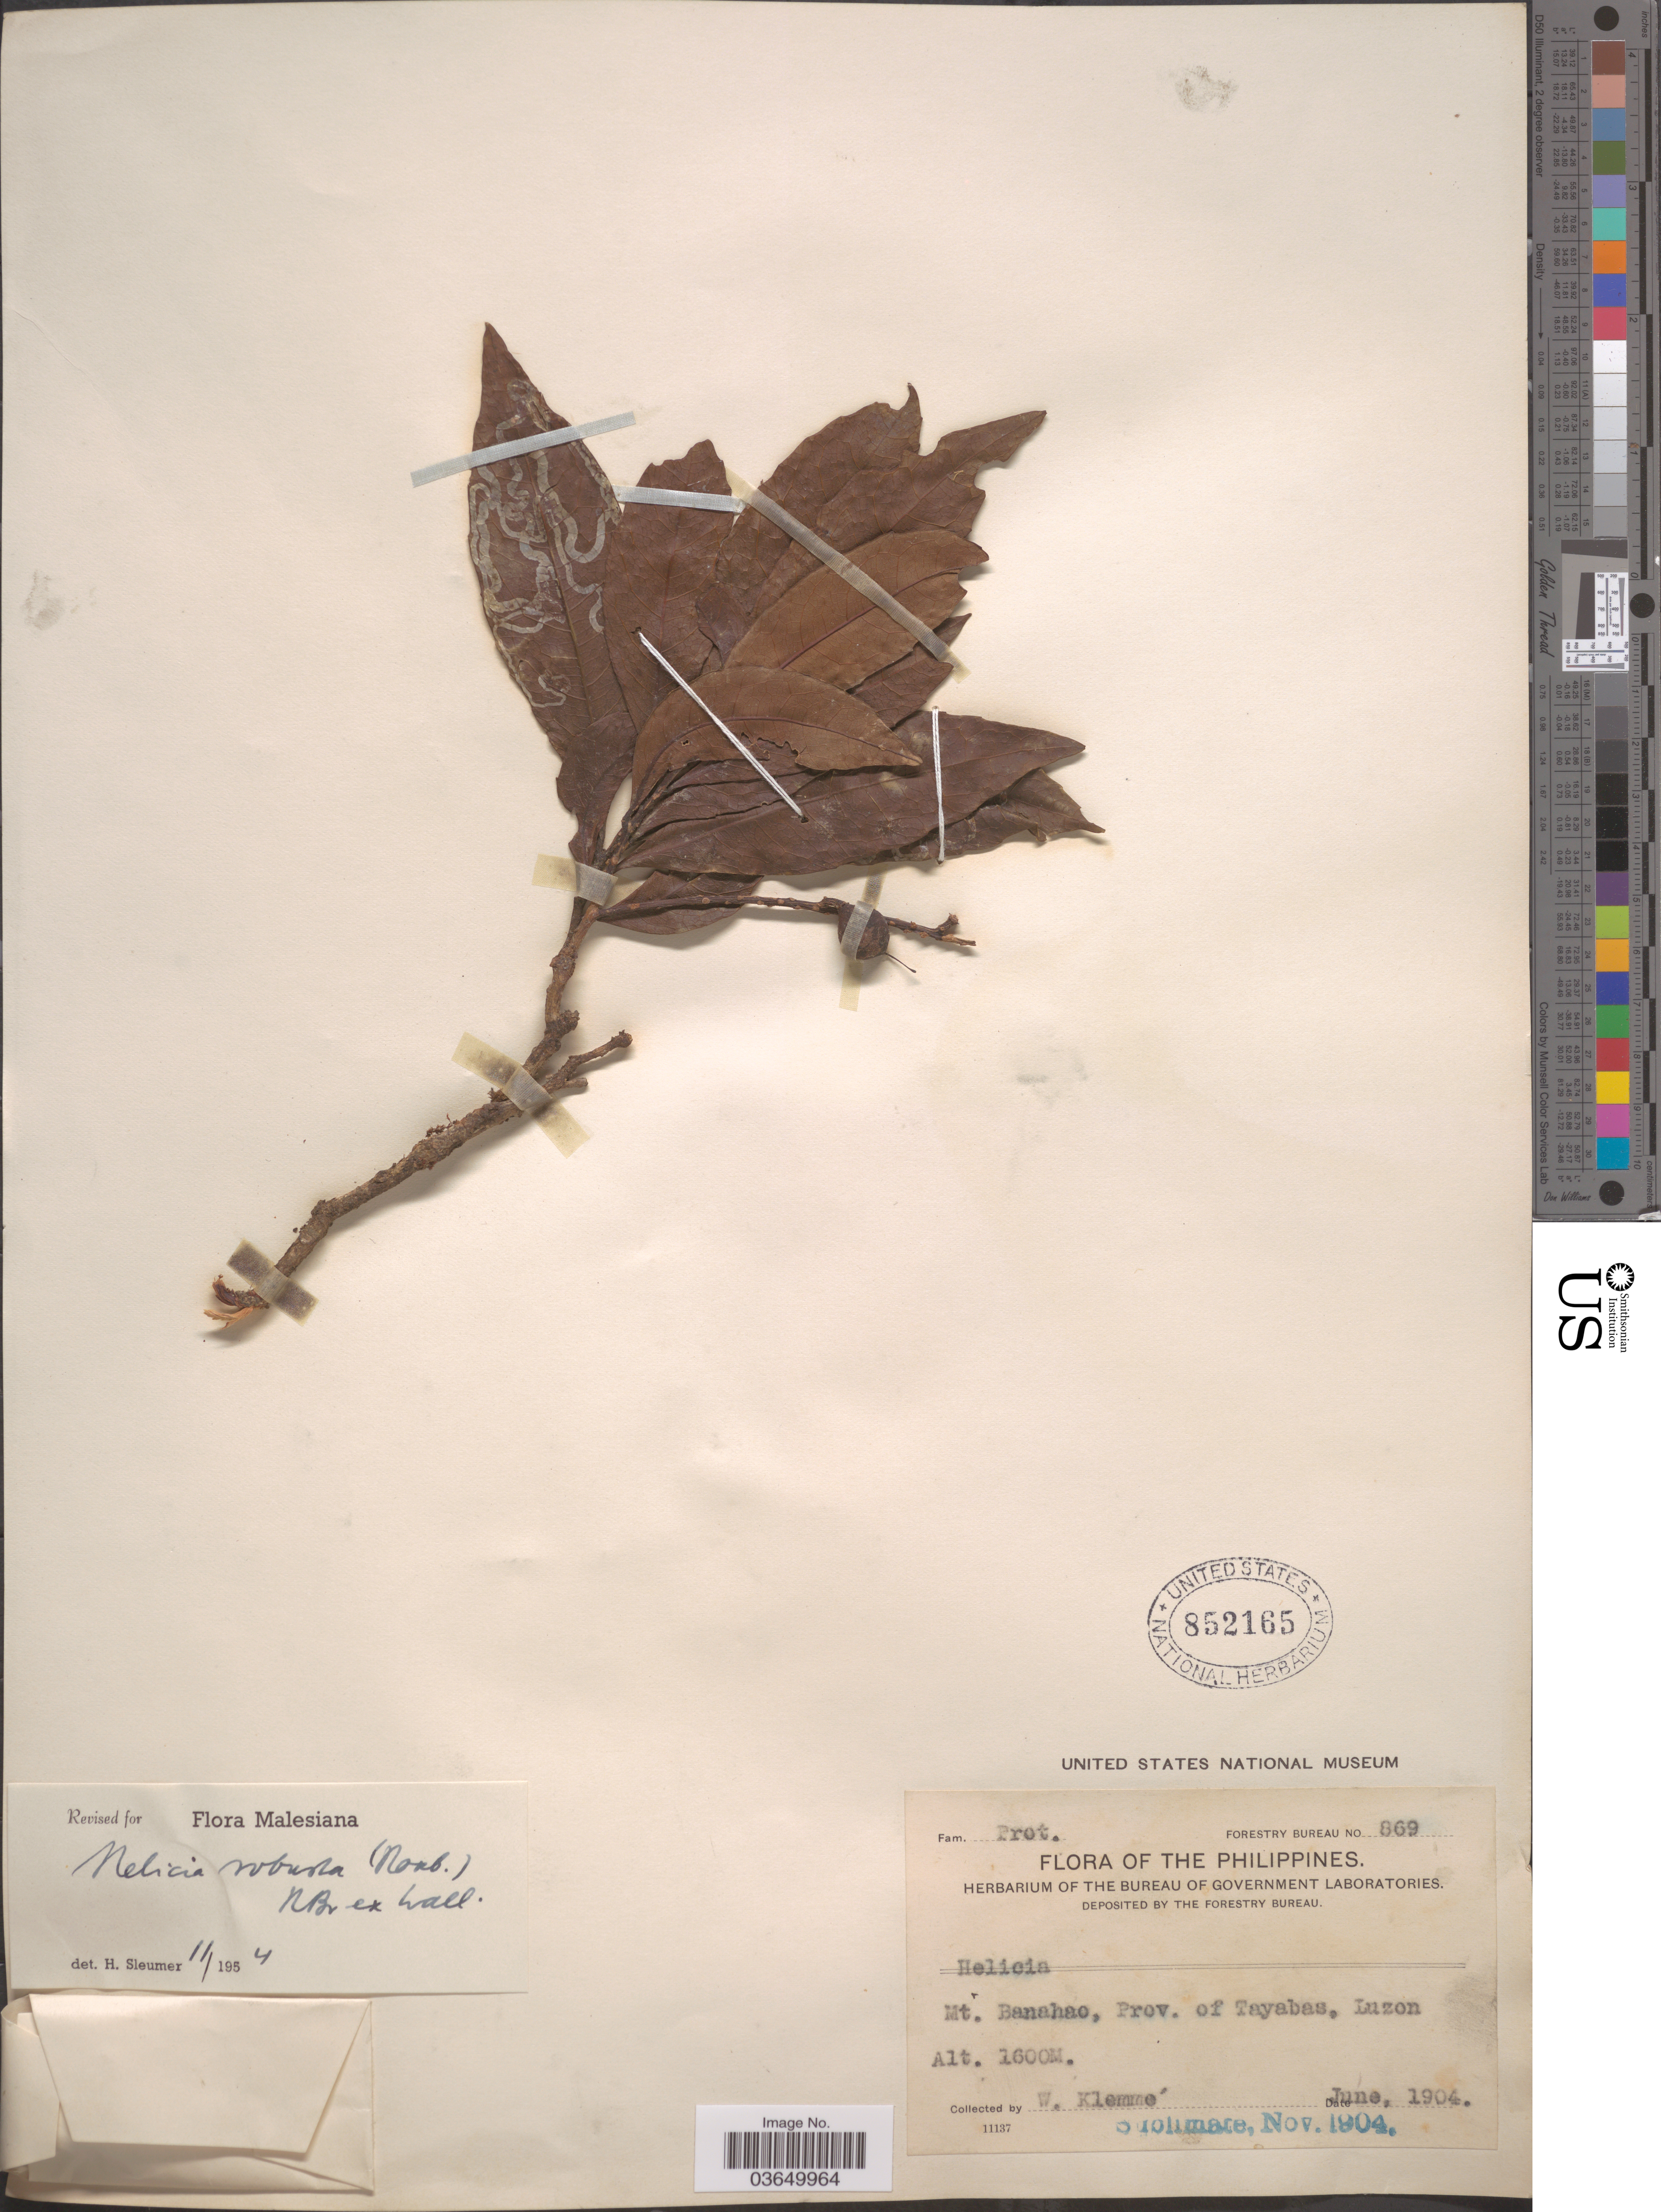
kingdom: Plantae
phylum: Tracheophyta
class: Magnoliopsida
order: Proteales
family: Proteaceae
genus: Helicia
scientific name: Helicia robusta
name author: (Roxb.) R. Br. ex Blume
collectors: W. Klemme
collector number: Forestry Bureau 869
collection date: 1904-06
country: Philippines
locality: Mt. Banahao, Prov. of Tayabas, Luzon.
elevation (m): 1600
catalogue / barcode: US 852165